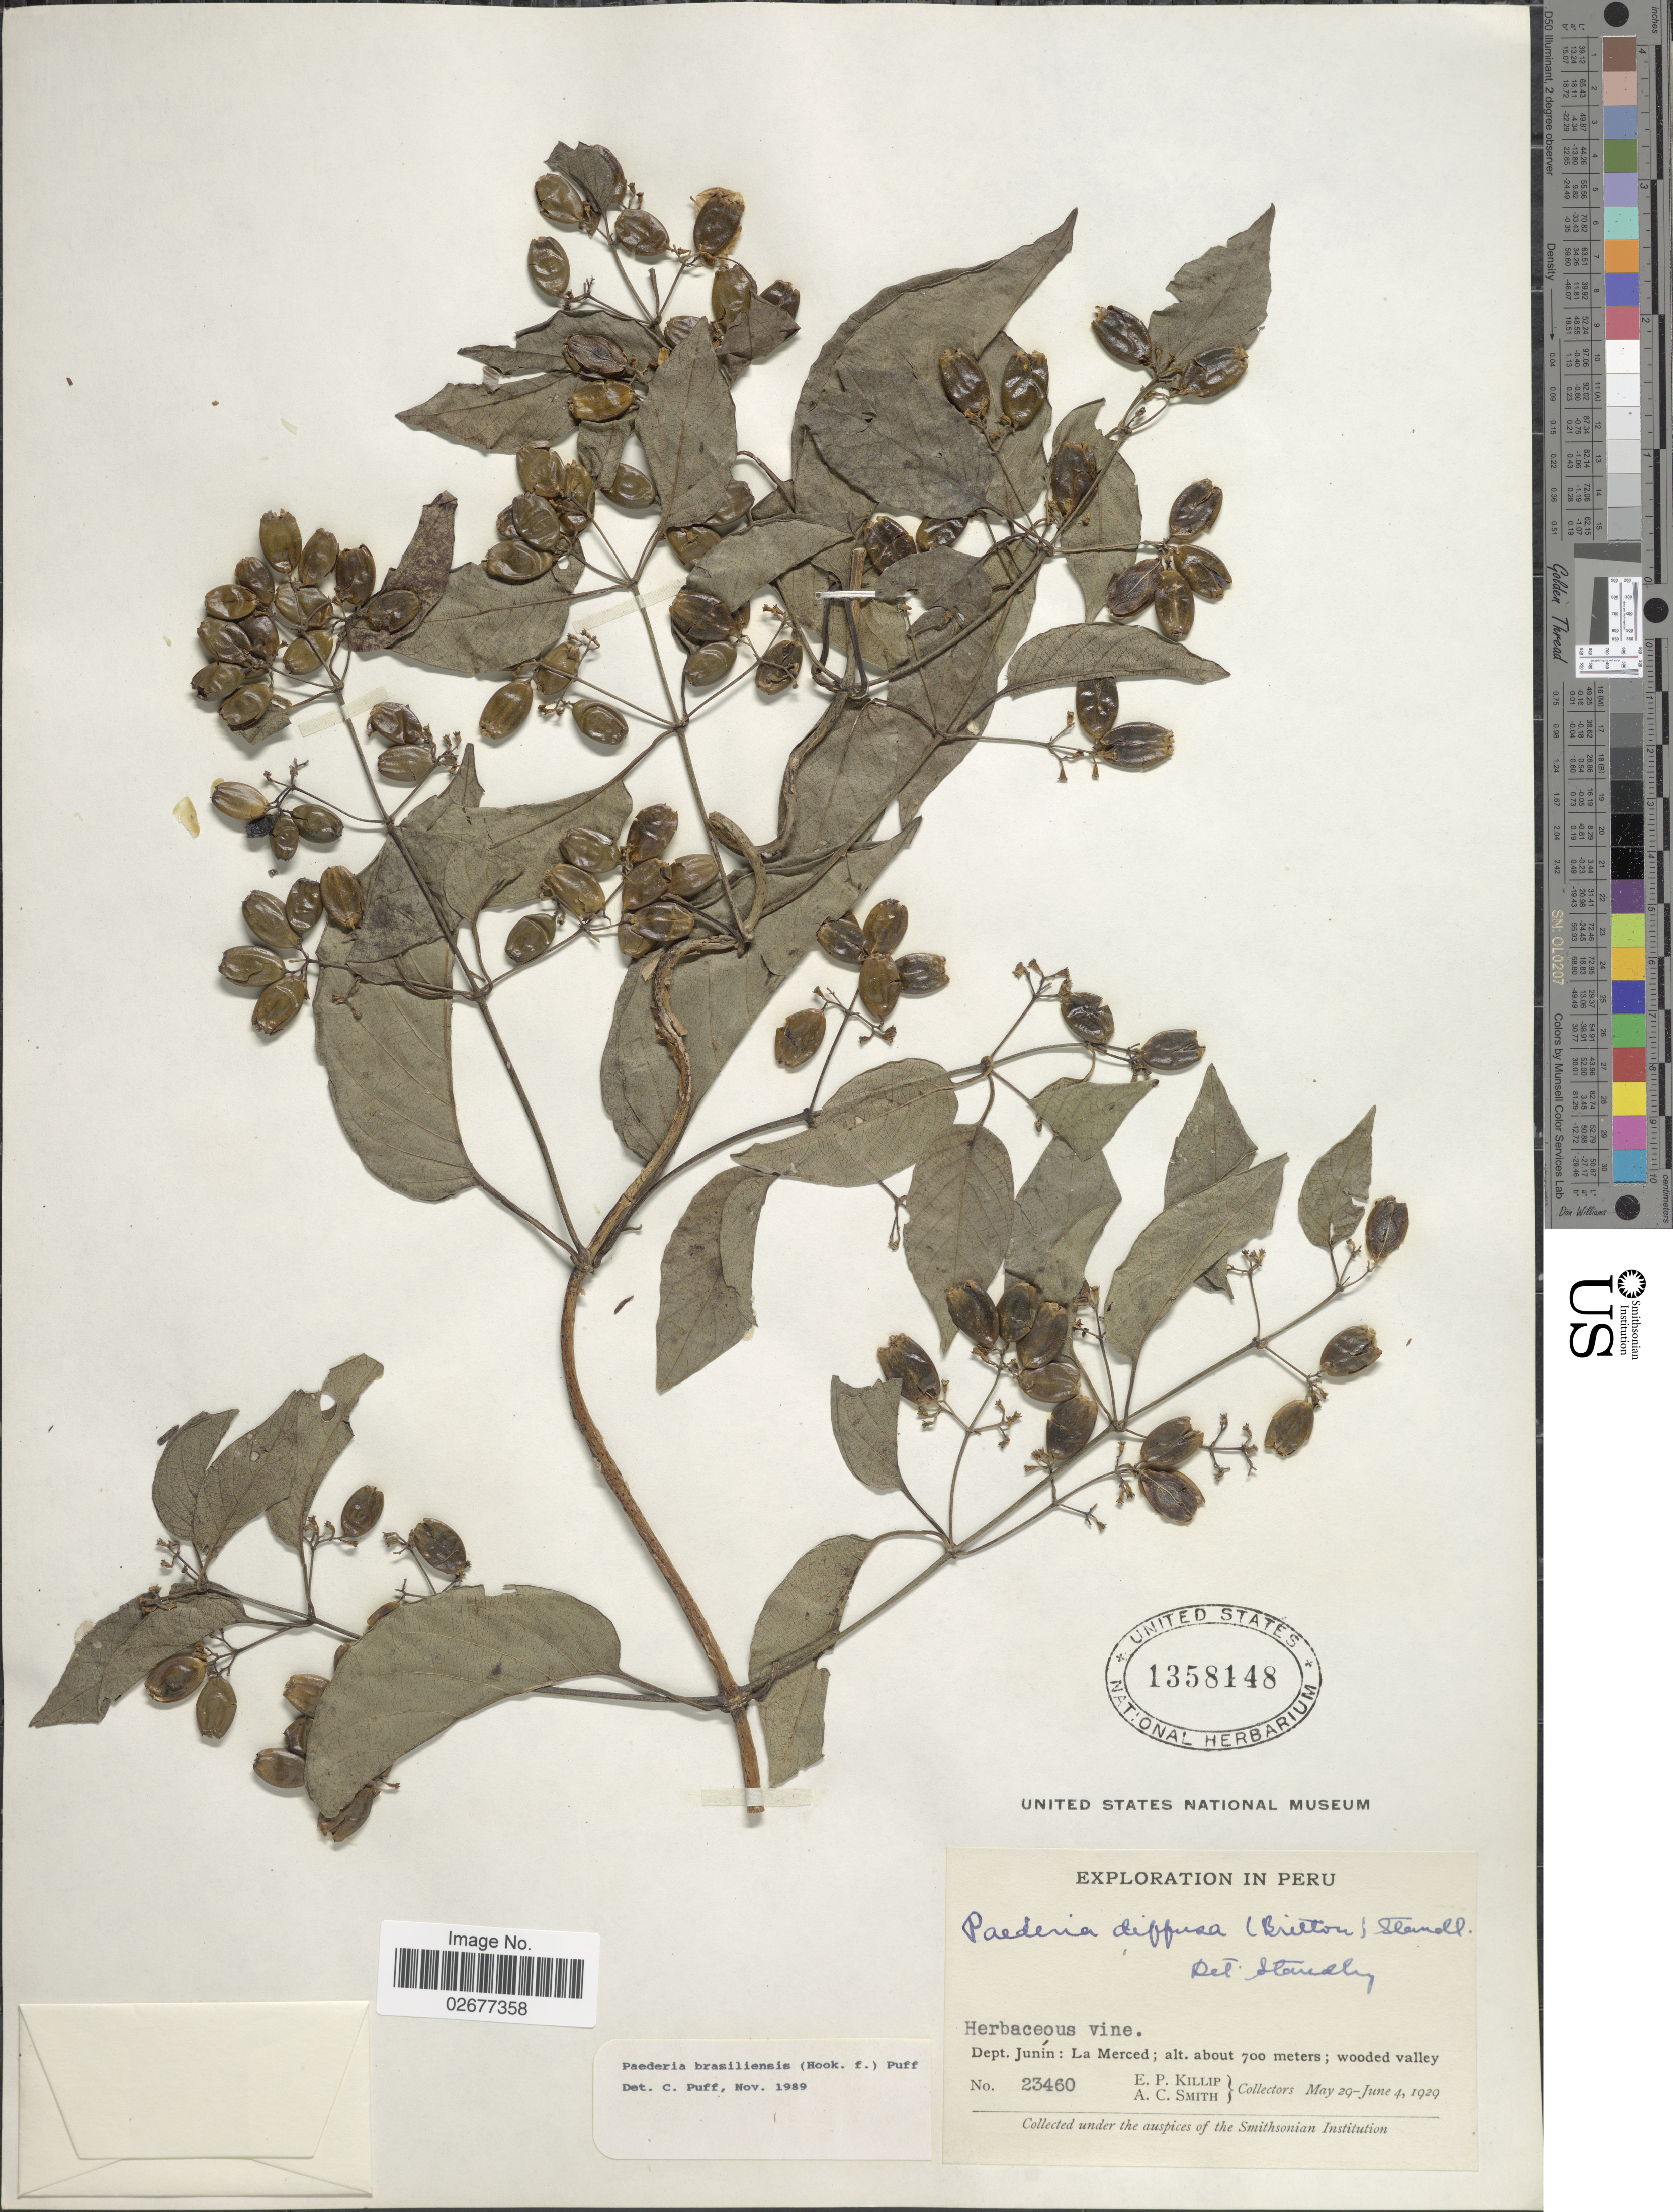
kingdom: Plantae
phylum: Tracheophyta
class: Magnoliopsida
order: Gentianales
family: Rubiaceae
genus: Paederia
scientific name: Paederia brasiliensis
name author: (Hook. f.) Puff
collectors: E. P. Killip & A. C. Smith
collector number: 23460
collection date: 1929-05-29/1929-06-04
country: Peru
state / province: Junín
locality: Dept. Junin: La Merced: wooded valley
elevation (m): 700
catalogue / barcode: US 1358148